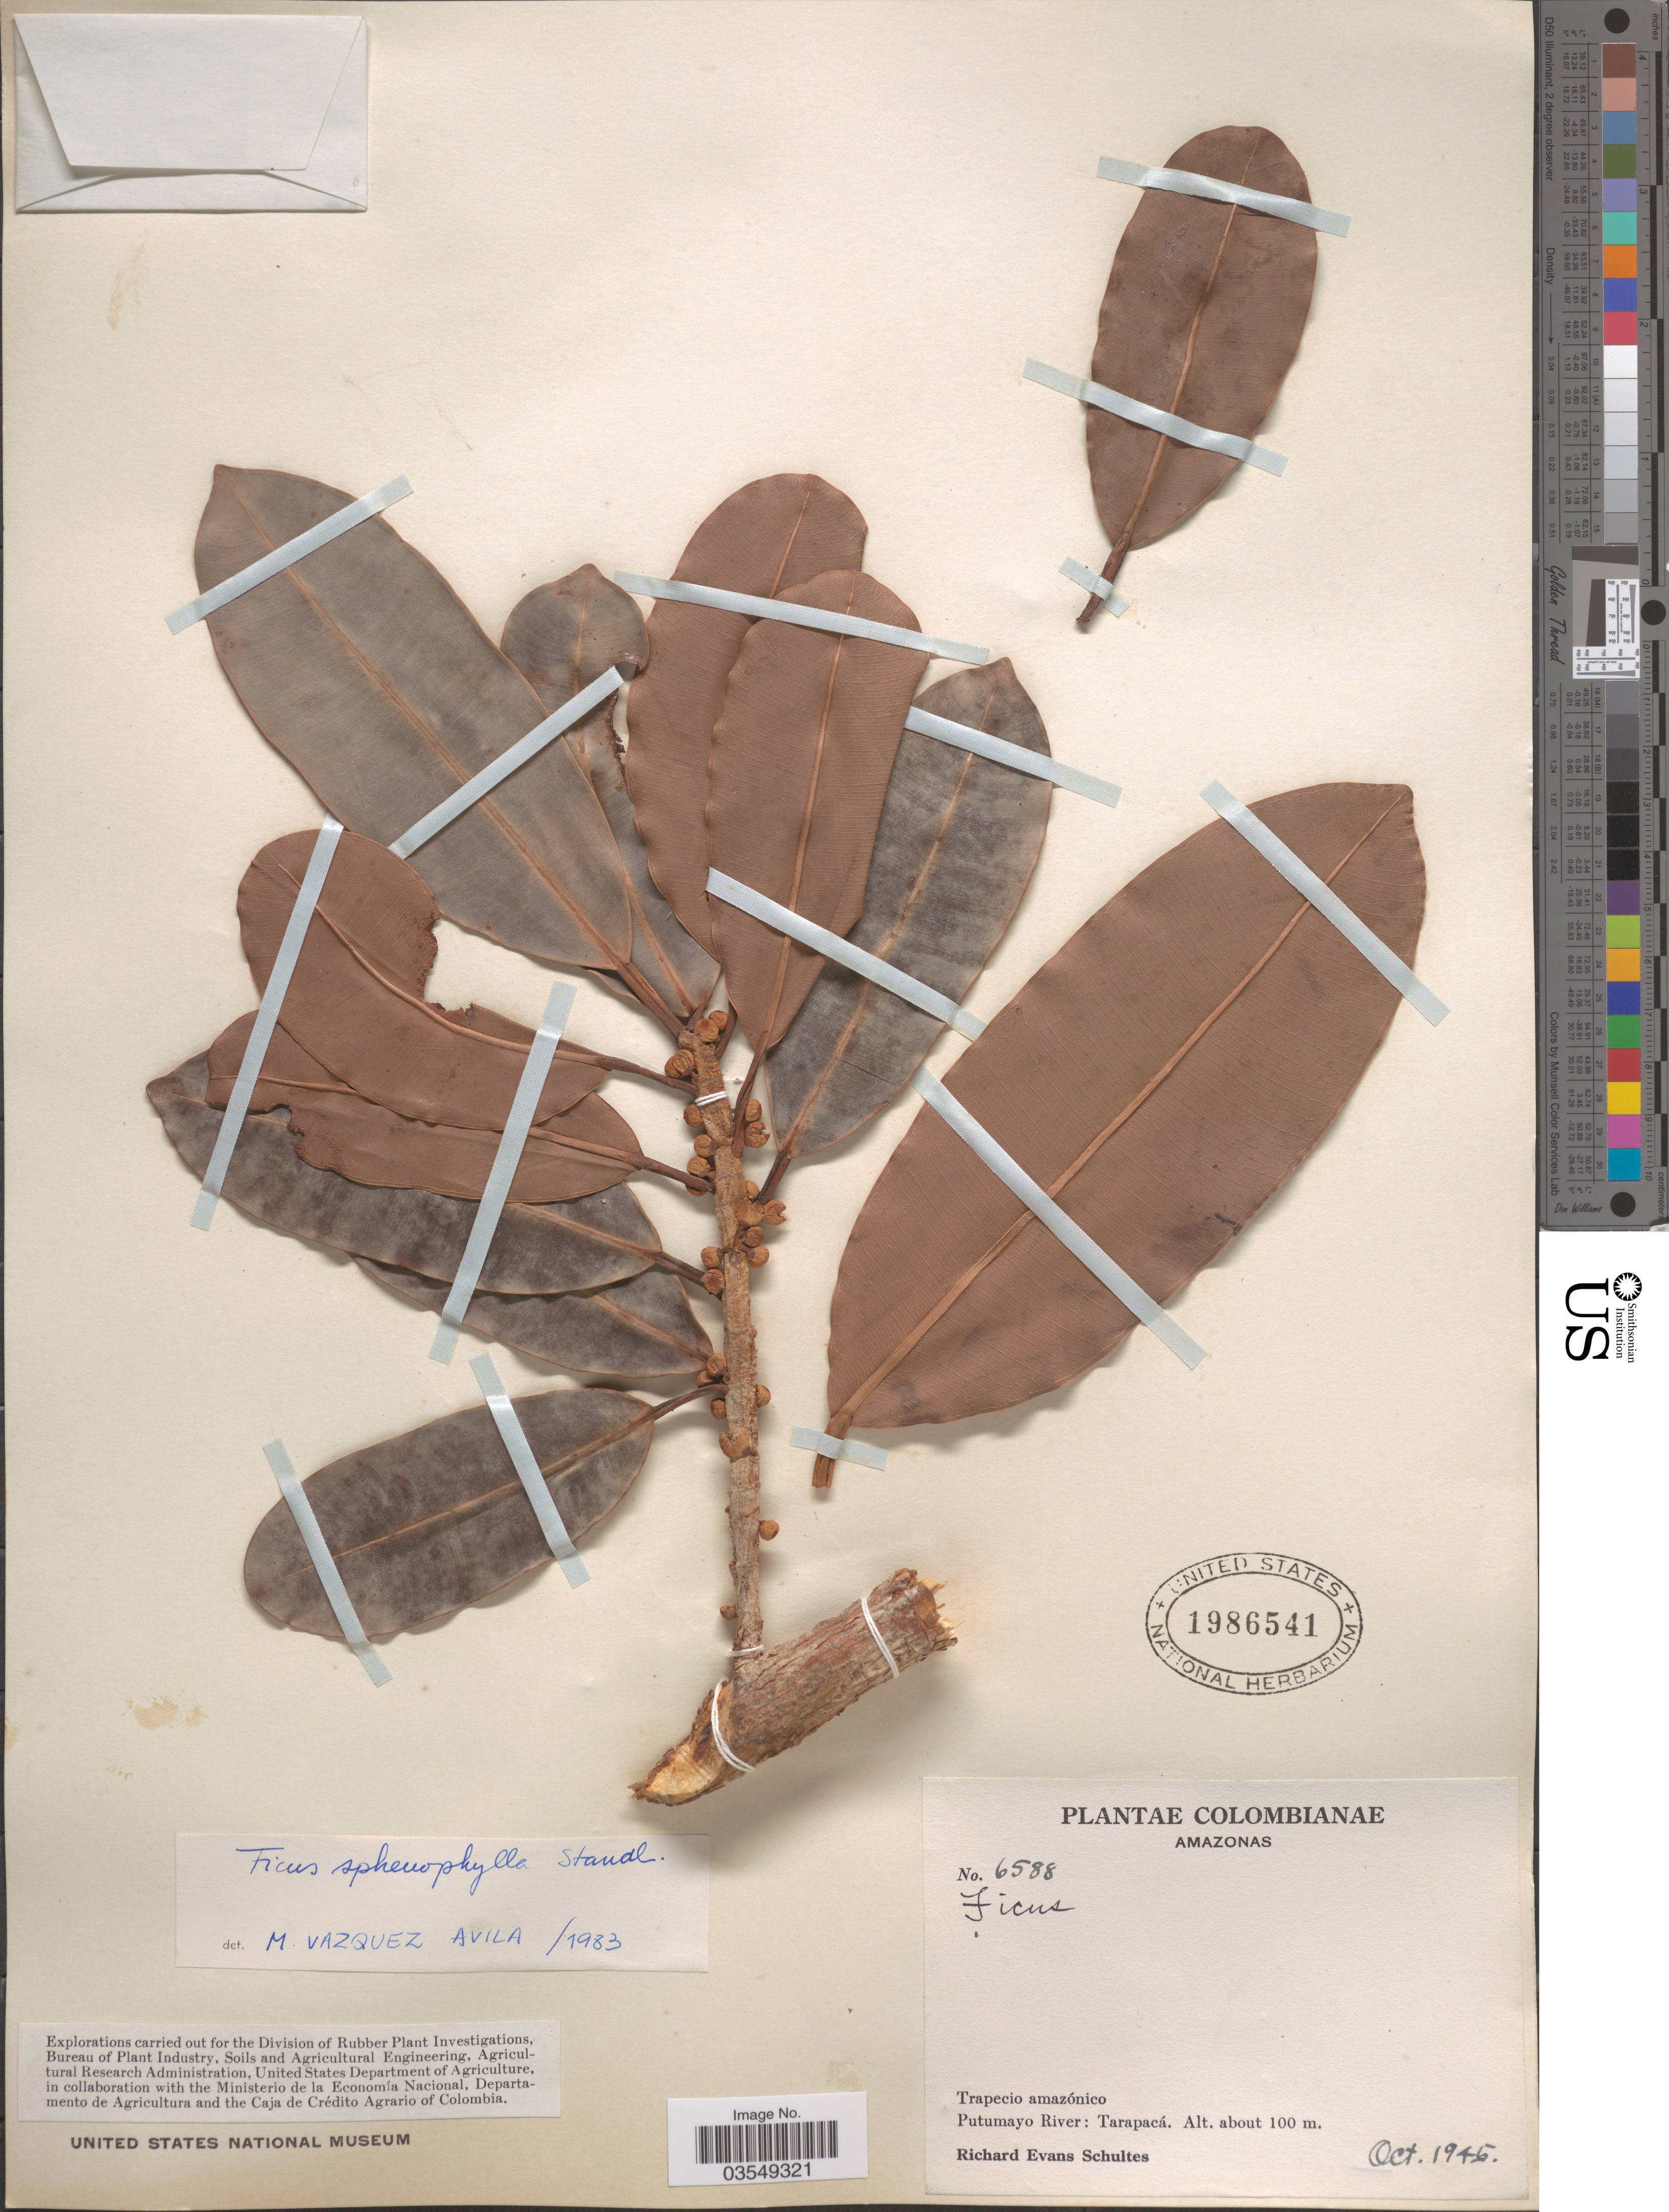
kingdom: Plantae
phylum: Tracheophyta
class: Magnoliopsida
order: Rosales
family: Moraceae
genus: Ficus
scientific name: Ficus sphenophylla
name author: Standl.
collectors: R. E. Schultes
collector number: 6588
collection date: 1945-10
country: Colombia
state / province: Amazônas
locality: Trapecio amazónico. Putumayo River: Tarapacá.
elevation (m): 100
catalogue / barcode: US 1986541